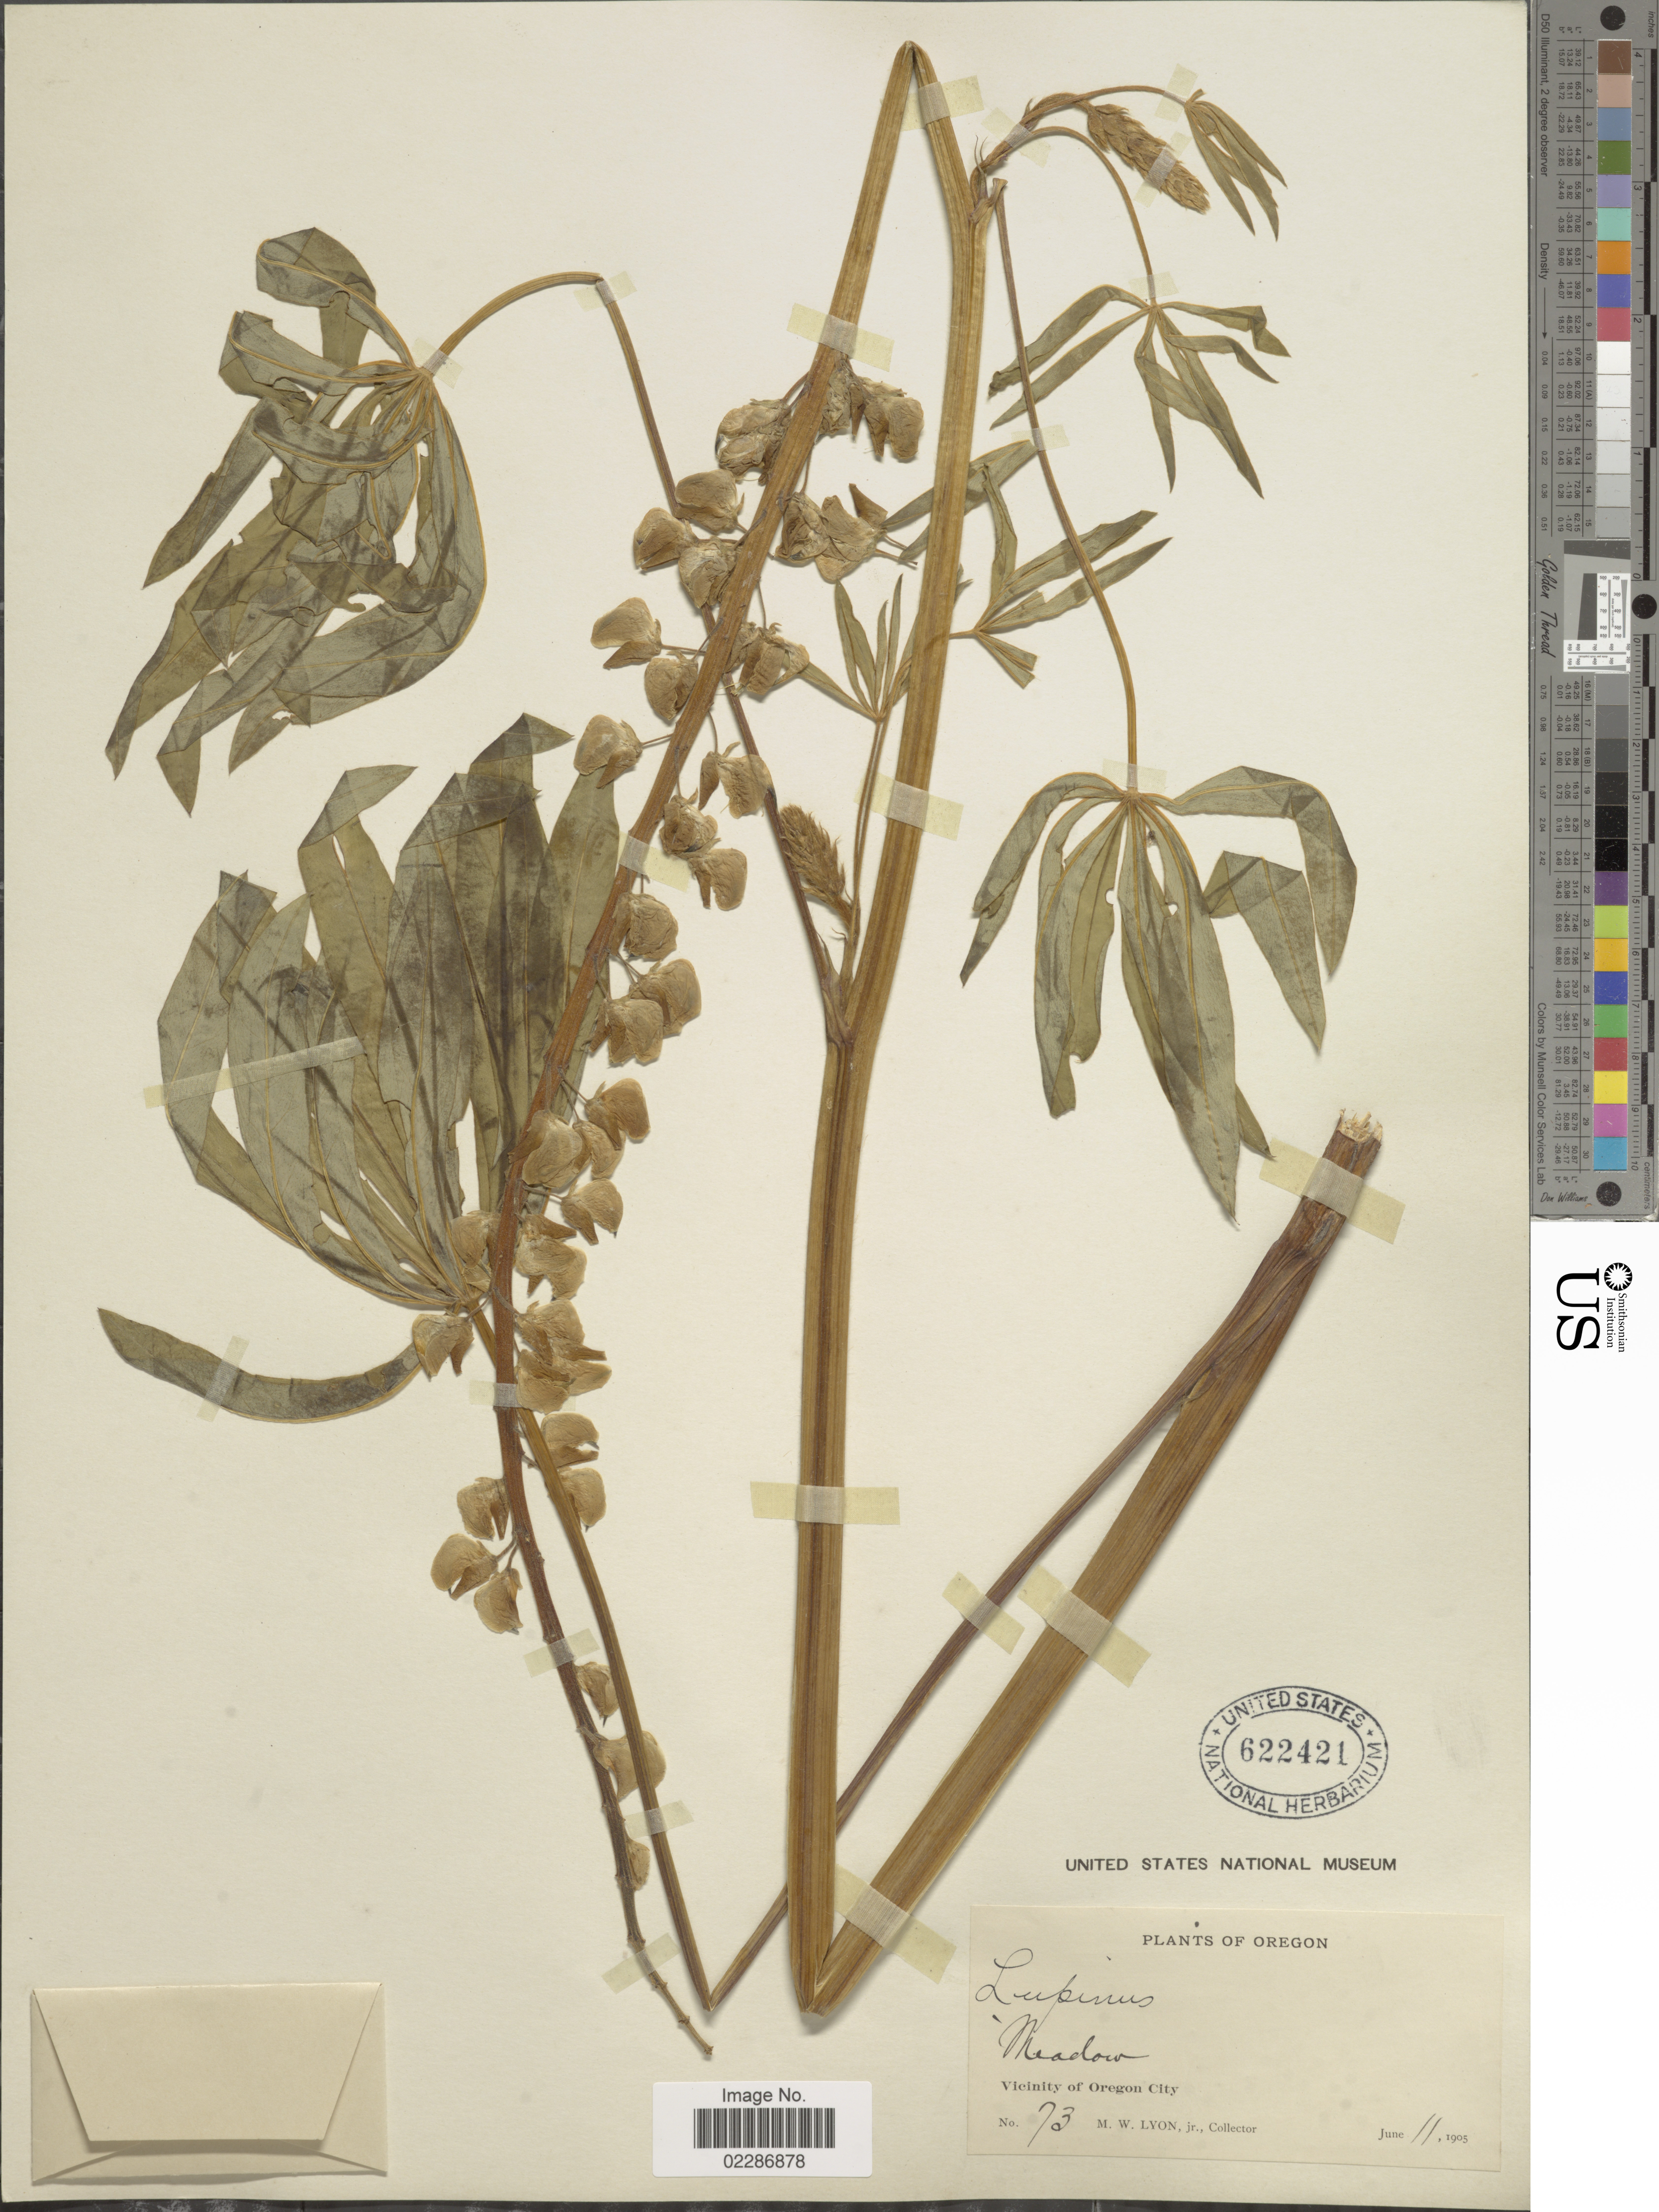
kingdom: Plantae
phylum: Tracheophyta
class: Magnoliopsida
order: Fabales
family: Fabaceae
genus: Lupinus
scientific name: Lupinus sp.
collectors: M. W. Lyon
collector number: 73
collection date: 1905-06-11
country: United States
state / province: Oregon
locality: Vicinity of Oregon City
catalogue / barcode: US 622421